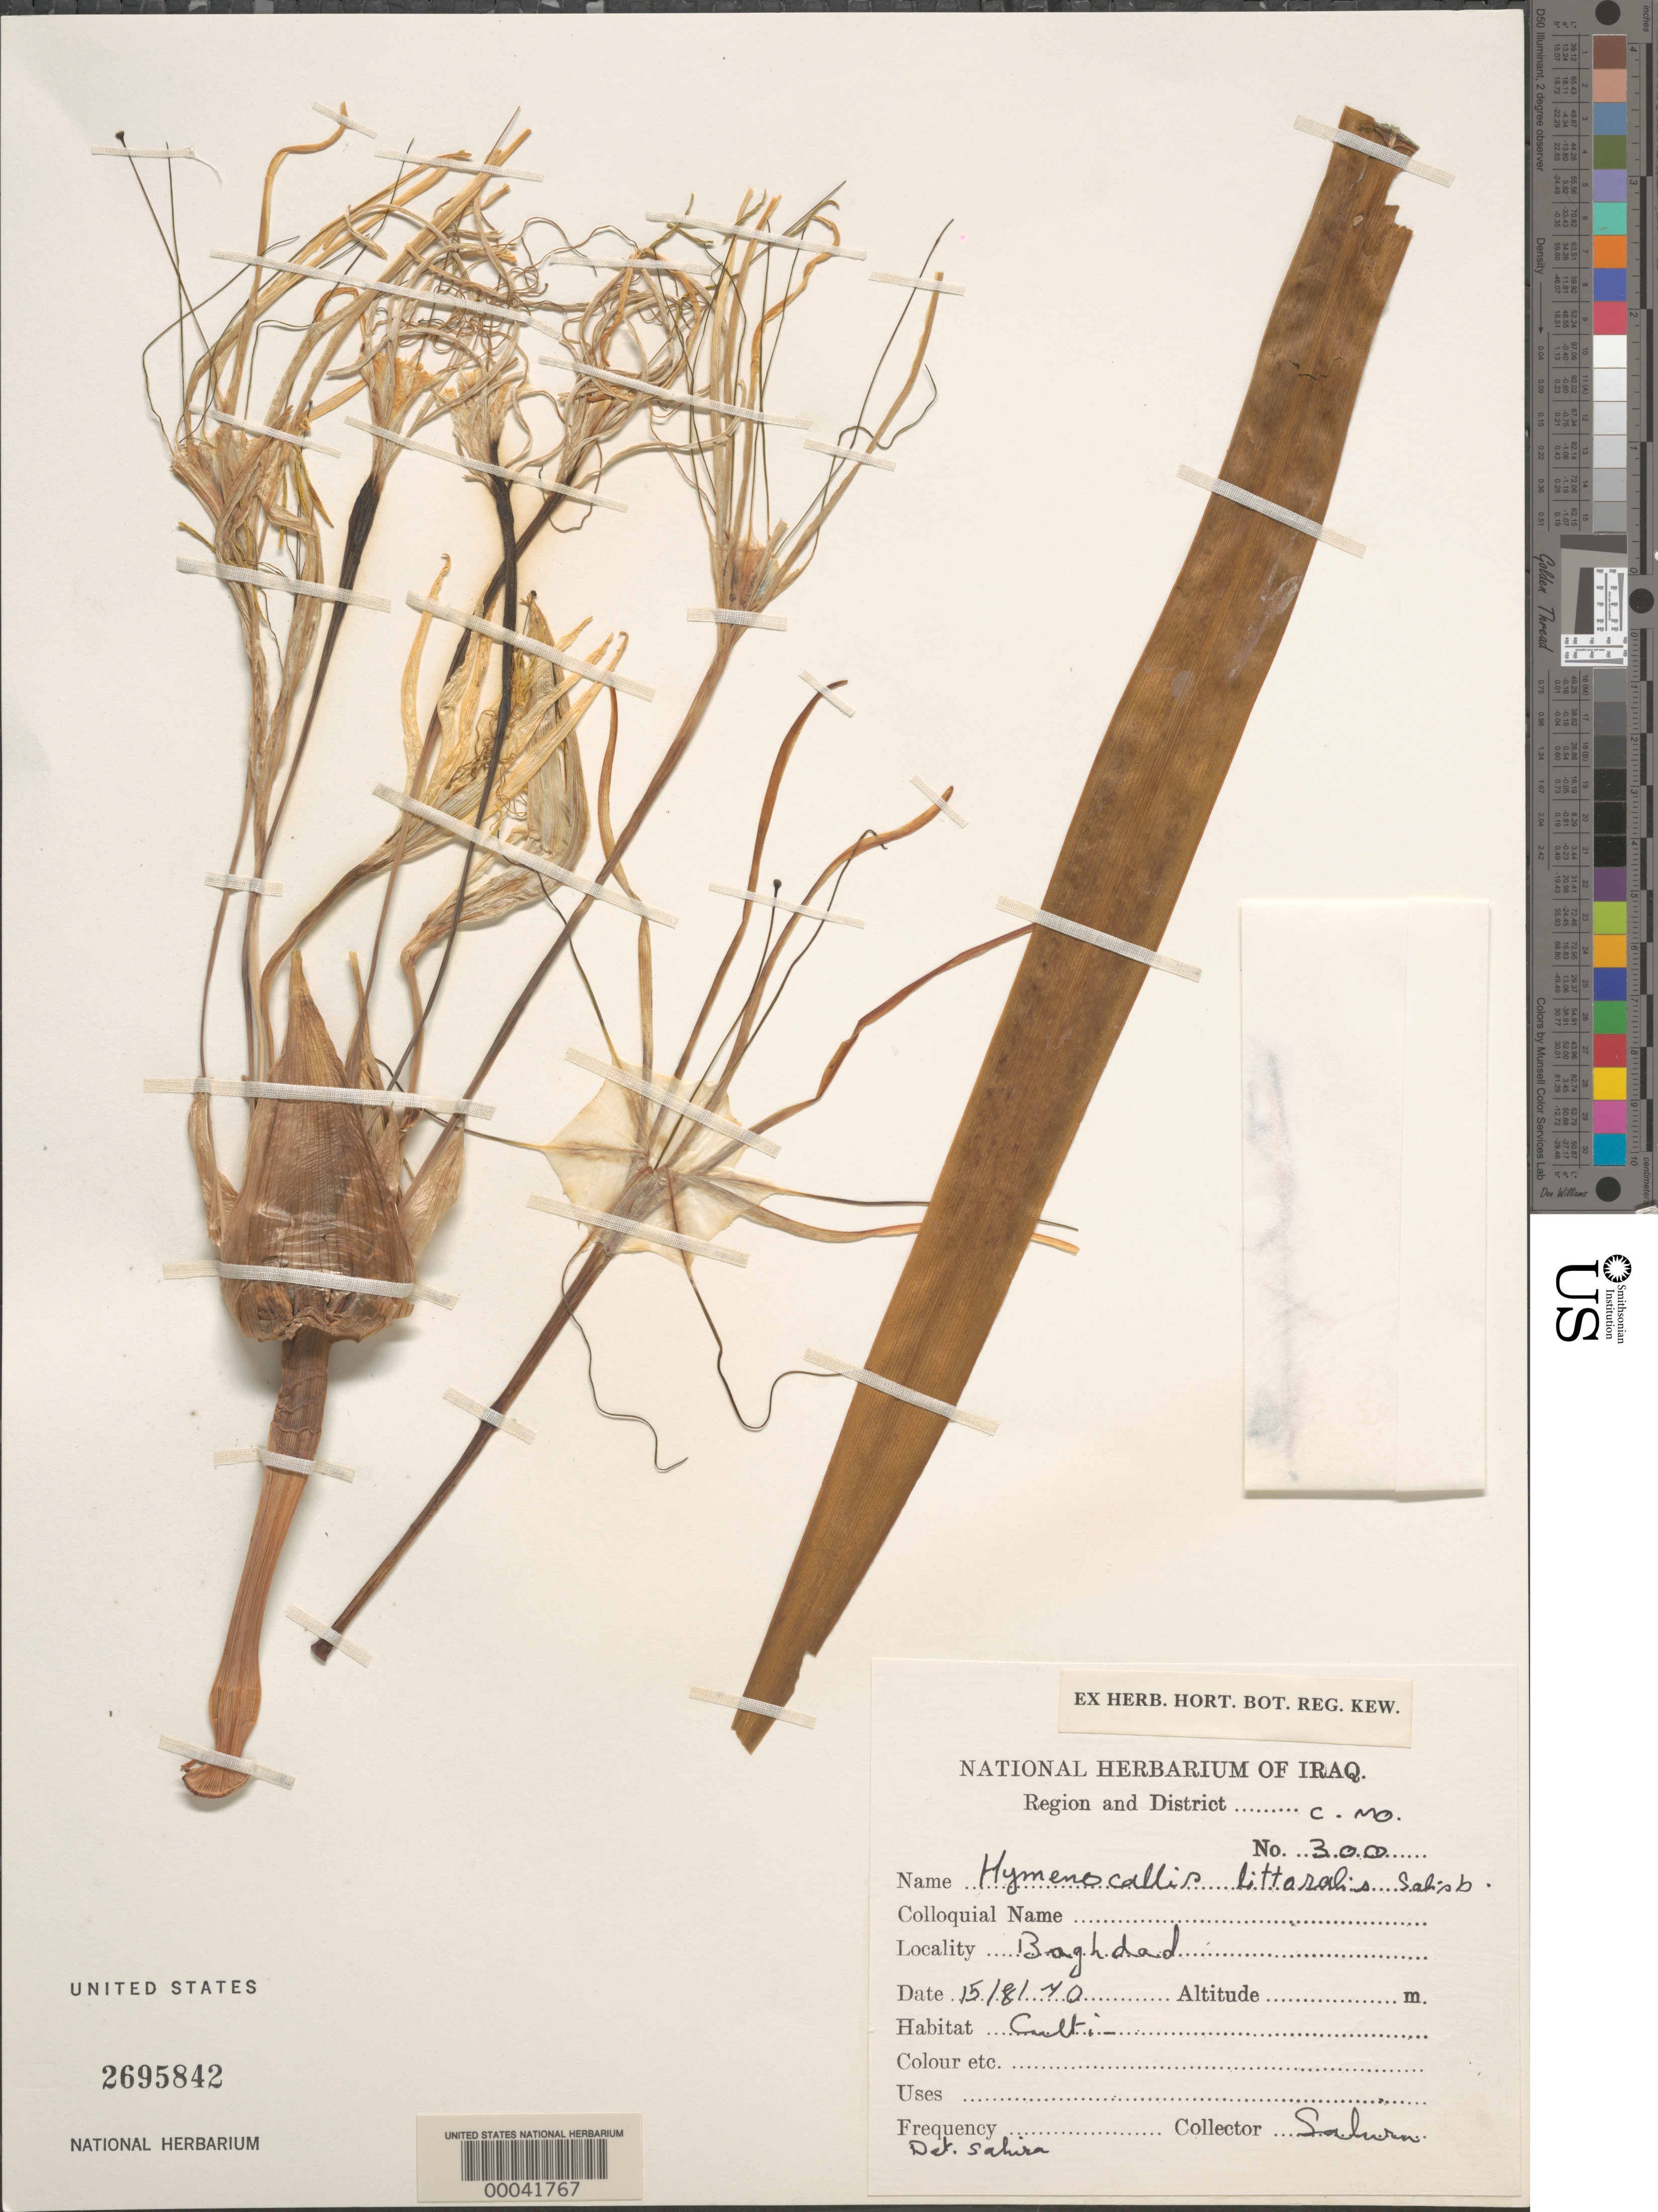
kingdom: Plantae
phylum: Tracheophyta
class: Liliopsida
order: Asparagales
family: Amaryllidaceae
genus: Hymenocallis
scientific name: Hymenocallis littoralis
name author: (Jacq.) Salisb.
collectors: -. Sahira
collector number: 300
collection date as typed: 15 Aug 1970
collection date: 1970-08-15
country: Iraq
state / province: Baghdad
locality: Baghdad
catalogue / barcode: US 2695842